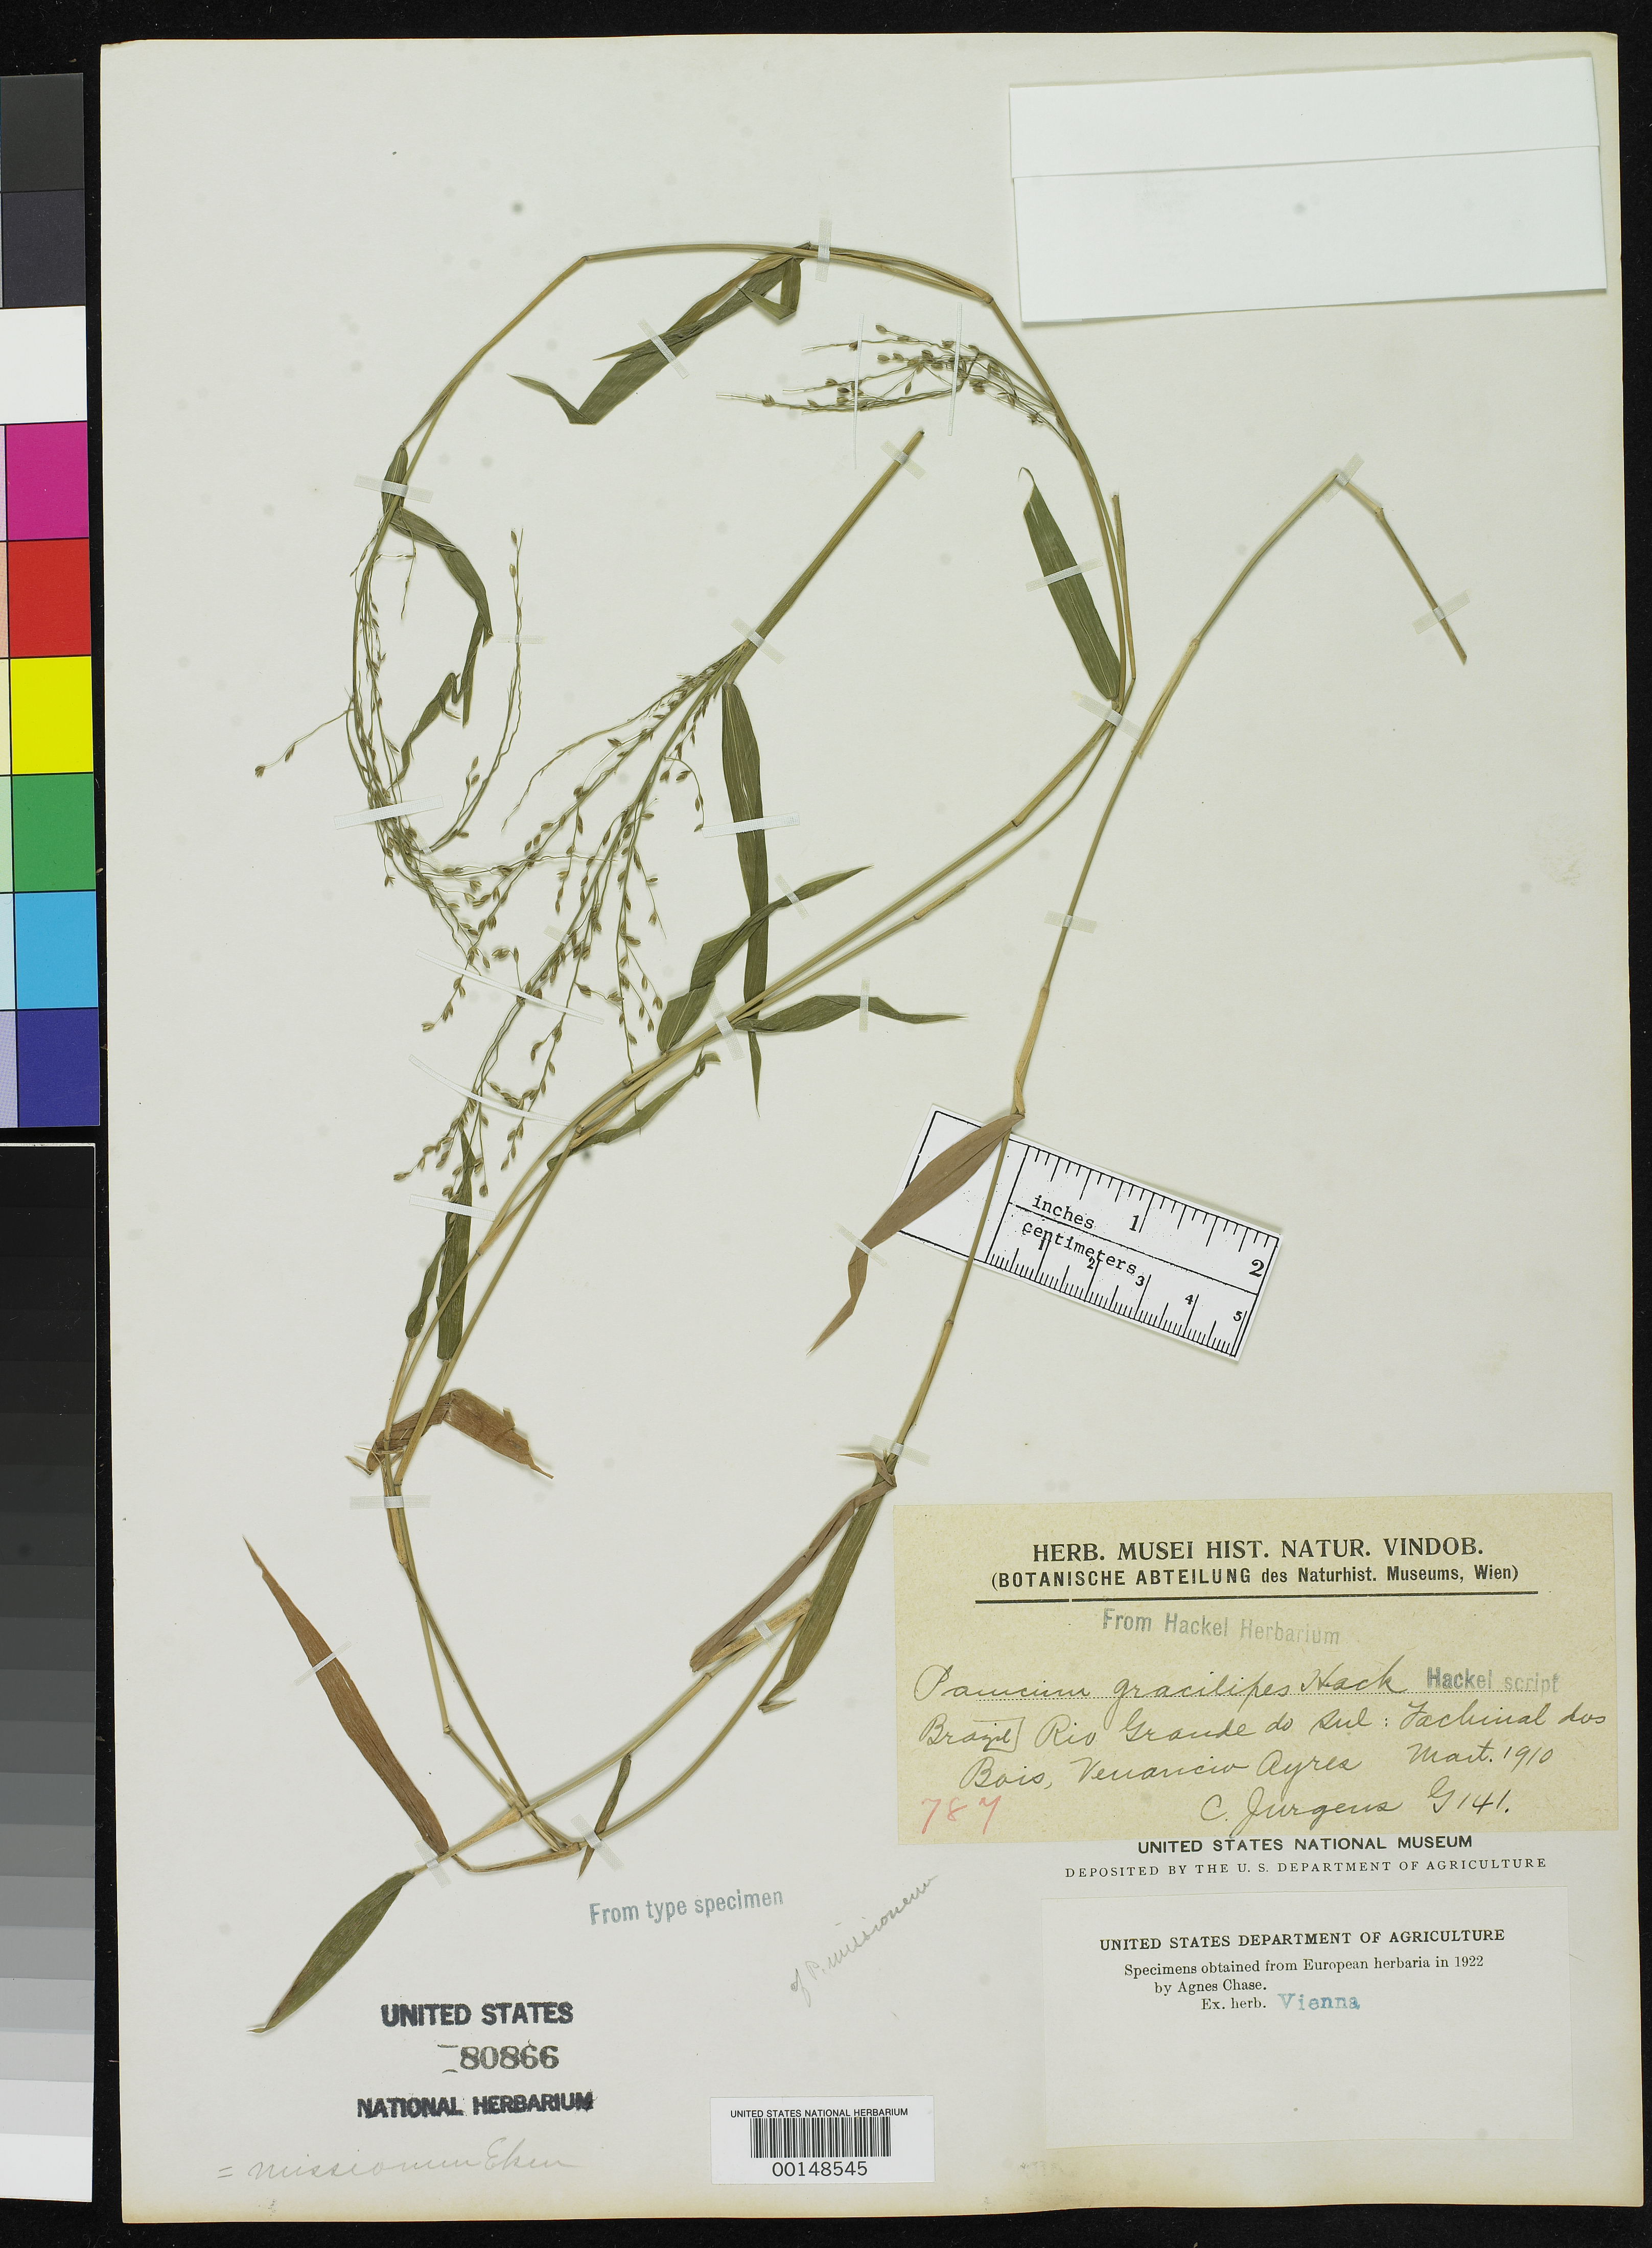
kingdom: Plantae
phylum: Tracheophyta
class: Liliopsida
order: Poales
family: Poaceae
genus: Panicum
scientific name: Panicum gracilipes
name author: Hack.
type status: Type Fragment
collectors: C. Juergens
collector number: G 141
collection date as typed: Mar 1910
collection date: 1910-03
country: Brazil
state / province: Rio Grande do Sul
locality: Fachinal Dos Bois, Venaricio Ayres.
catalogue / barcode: US 80866